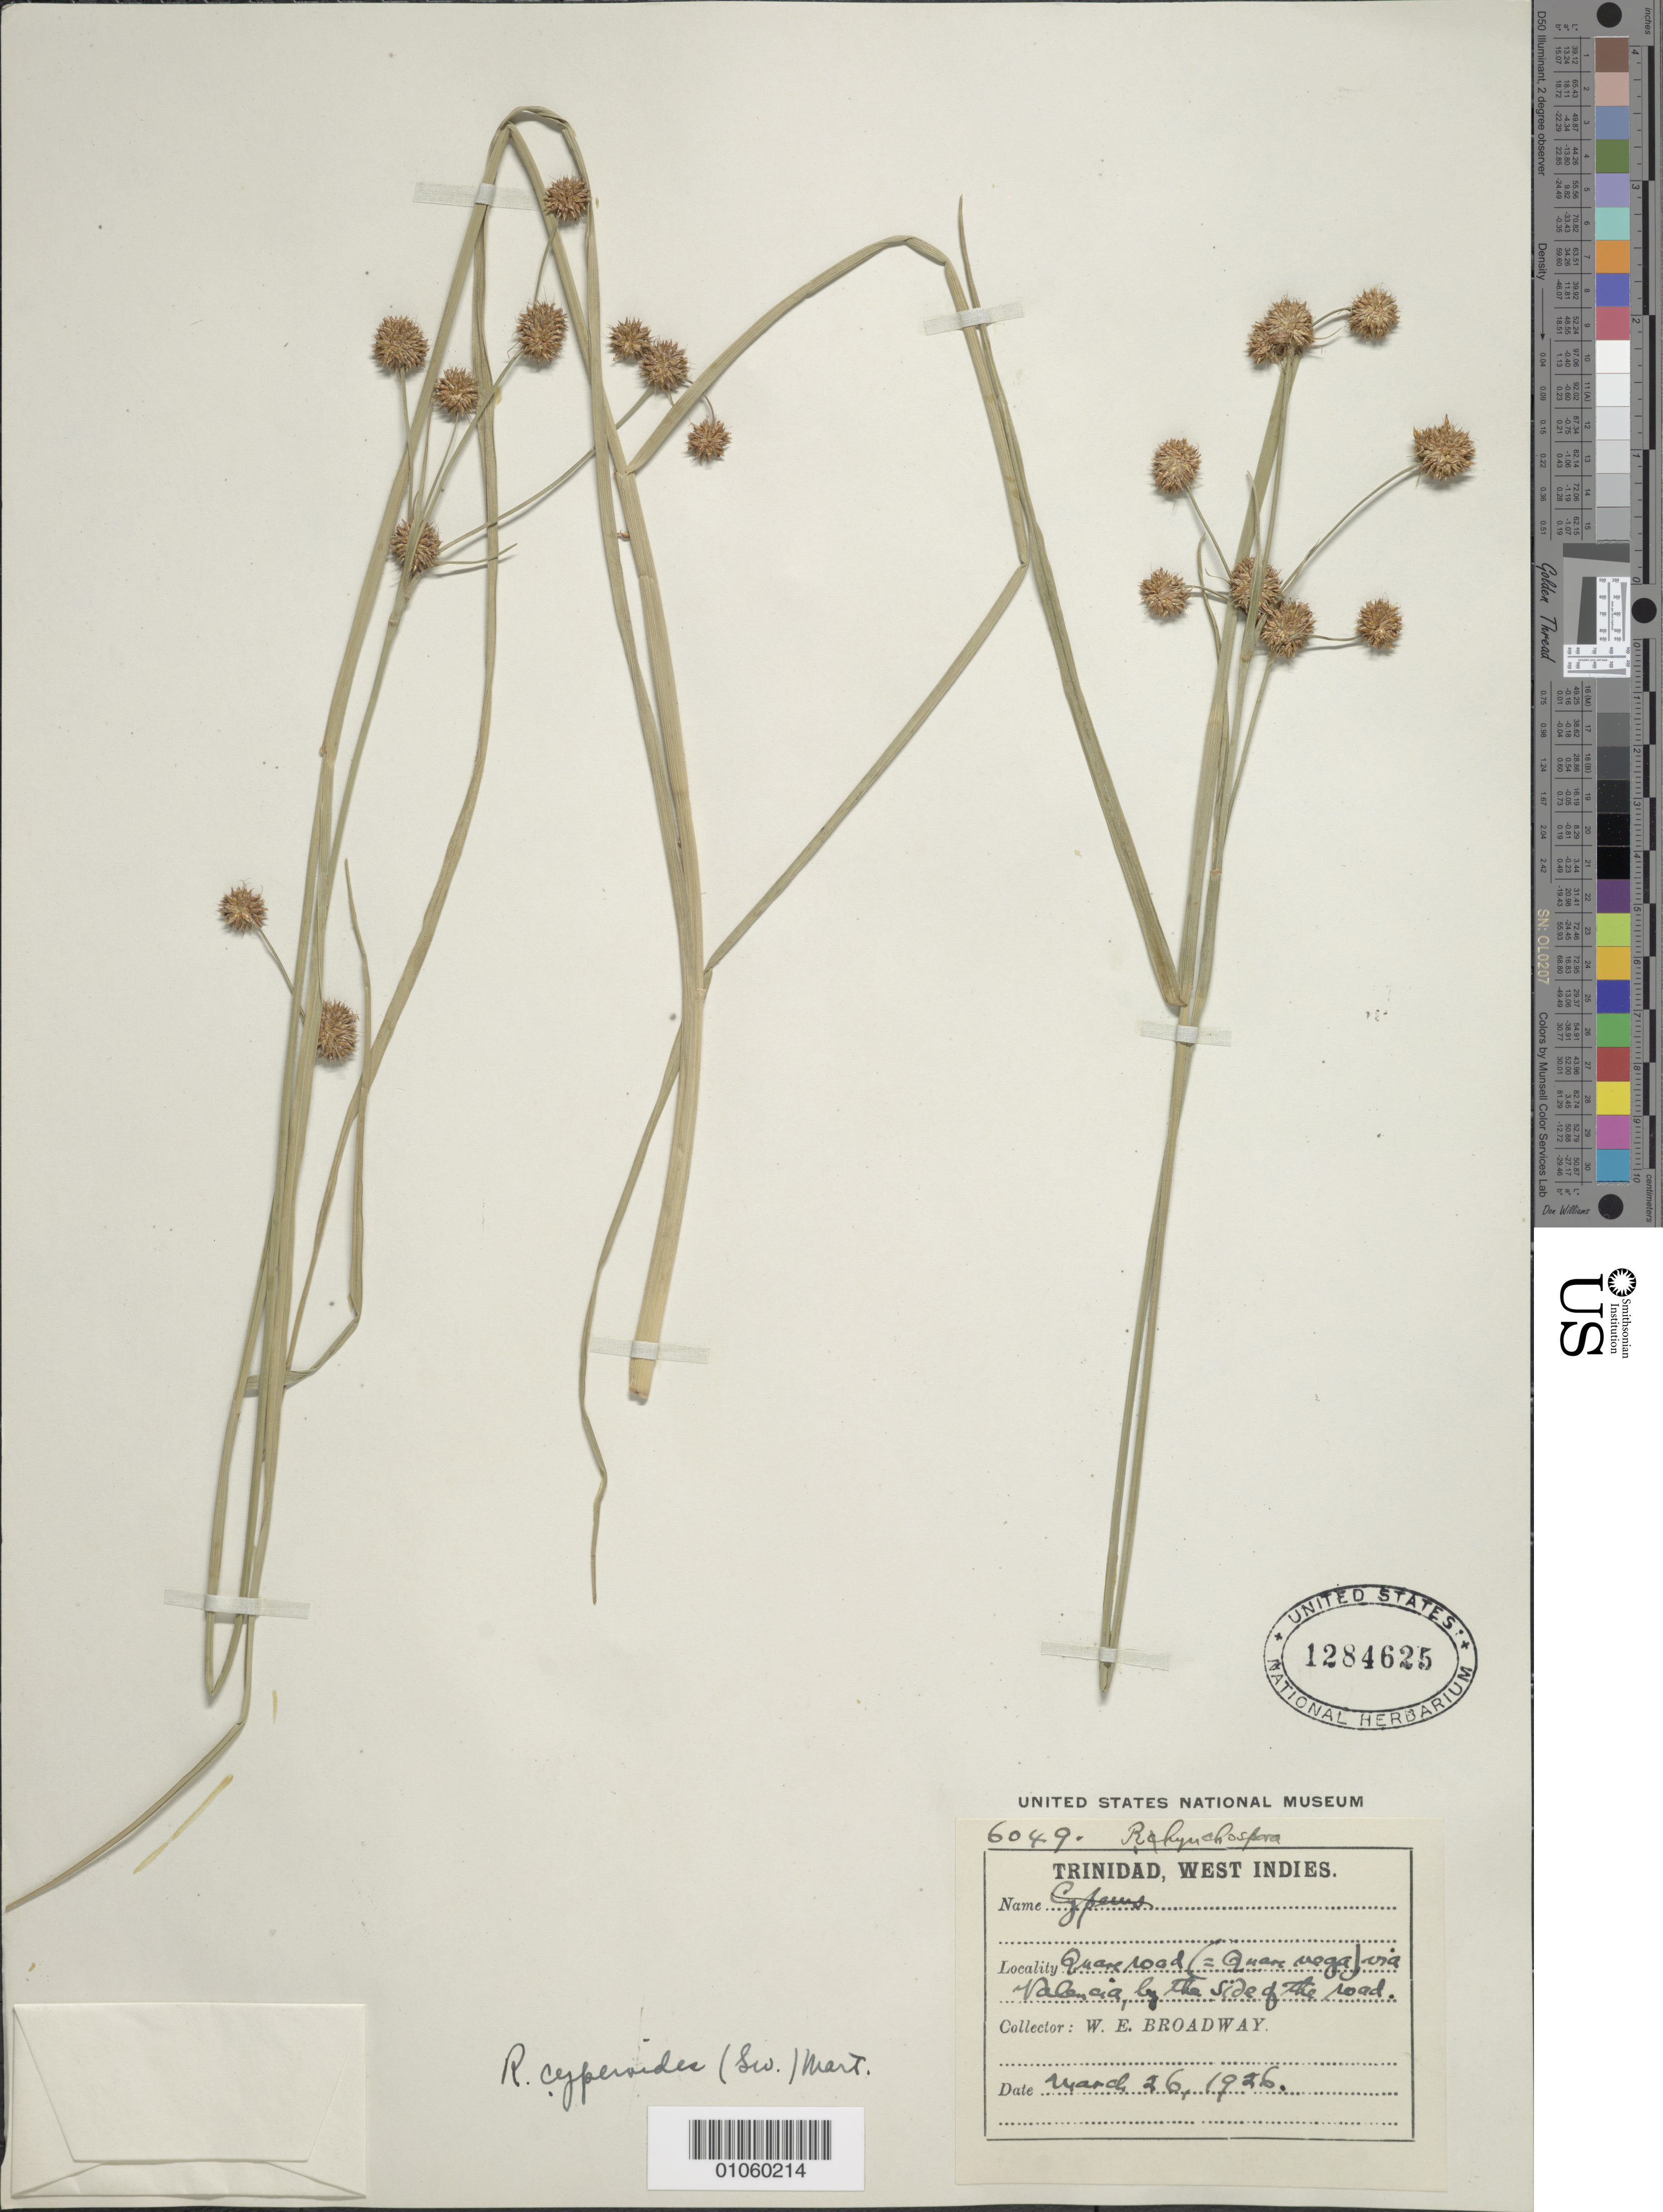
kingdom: Plantae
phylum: Tracheophyta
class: Liliopsida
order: Poales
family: Cyperaceae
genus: Rhynchospora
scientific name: Rhynchospora holoschoenoides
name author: (Rich.) Herter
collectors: W. E. Broadway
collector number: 6049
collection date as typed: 26 Mar 1926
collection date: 1926-03-26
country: Trinidad and Tobago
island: Trinidad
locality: Quare road, via Valencia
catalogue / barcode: US 1284625